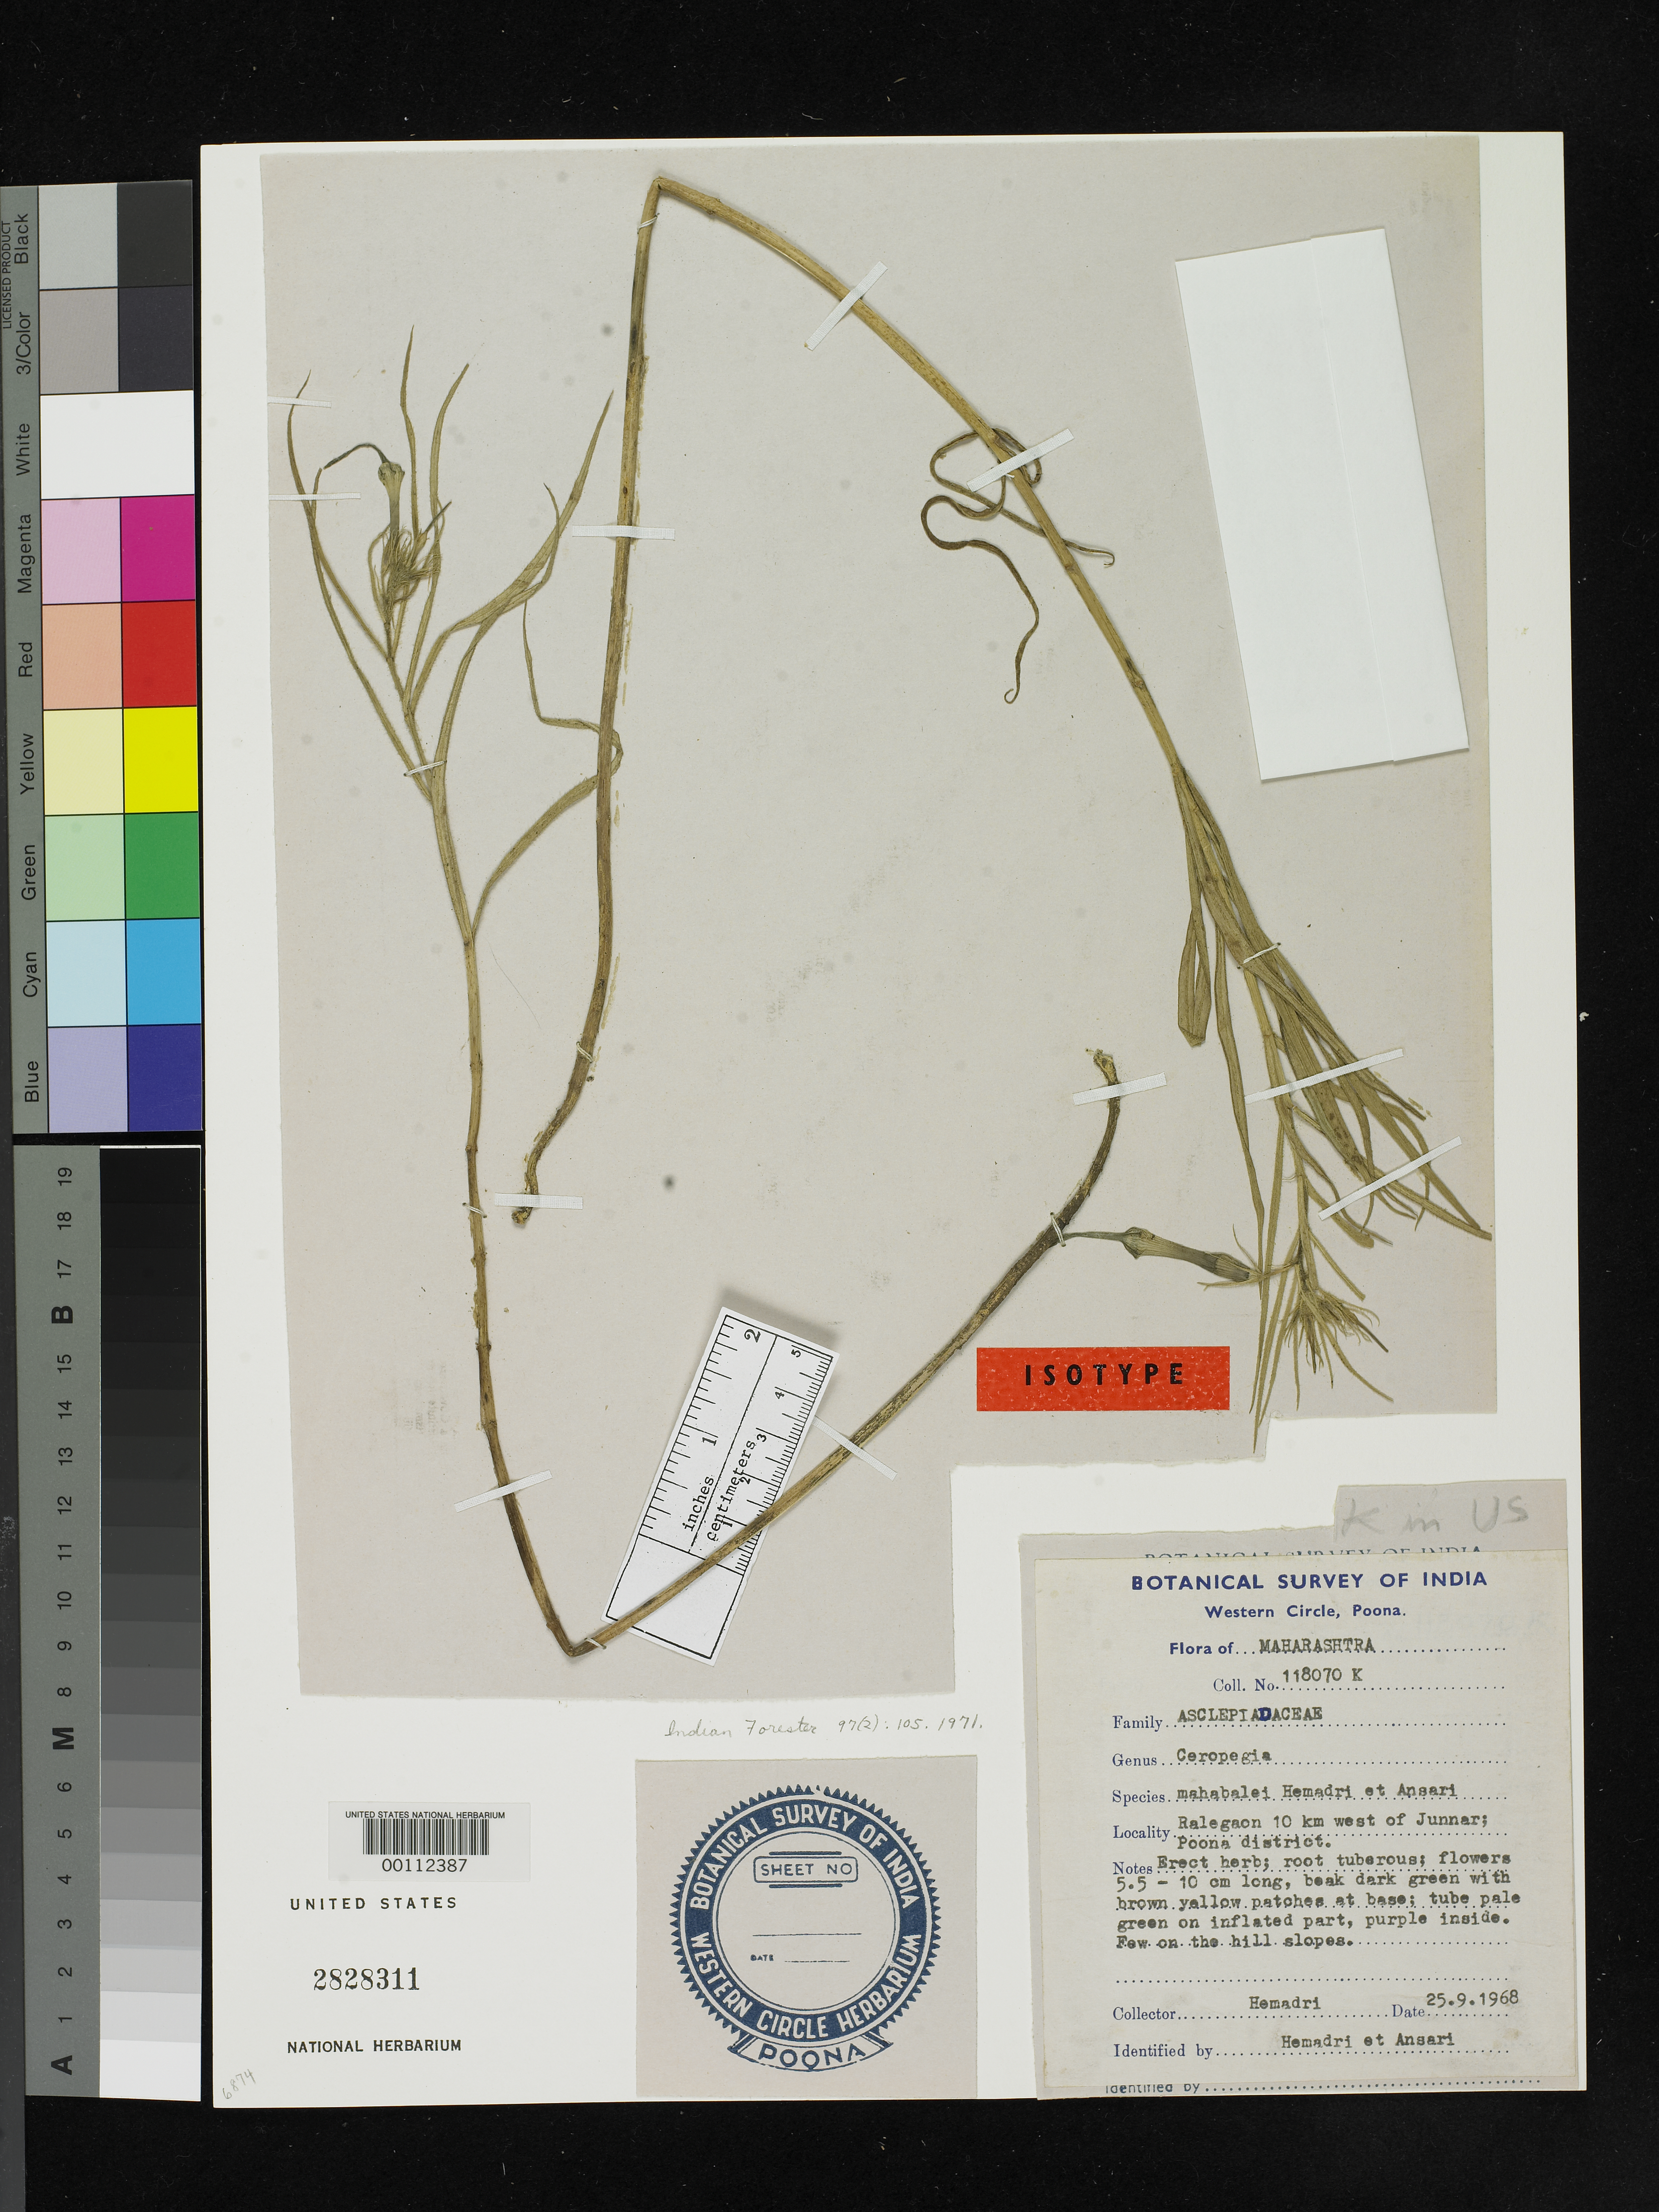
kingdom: Plantae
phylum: Tracheophyta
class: Magnoliopsida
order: Gentianales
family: Apocynaceae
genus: Ceropegia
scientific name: Ceropegia mahabalei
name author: Hemadri & Ansari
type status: Isotype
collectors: K. Hemadri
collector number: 118070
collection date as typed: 25 Sep 1968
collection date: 1968-09-25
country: India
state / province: Maharashtra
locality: Ralegaon, 10 km. west of Junnar.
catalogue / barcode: US 2828311